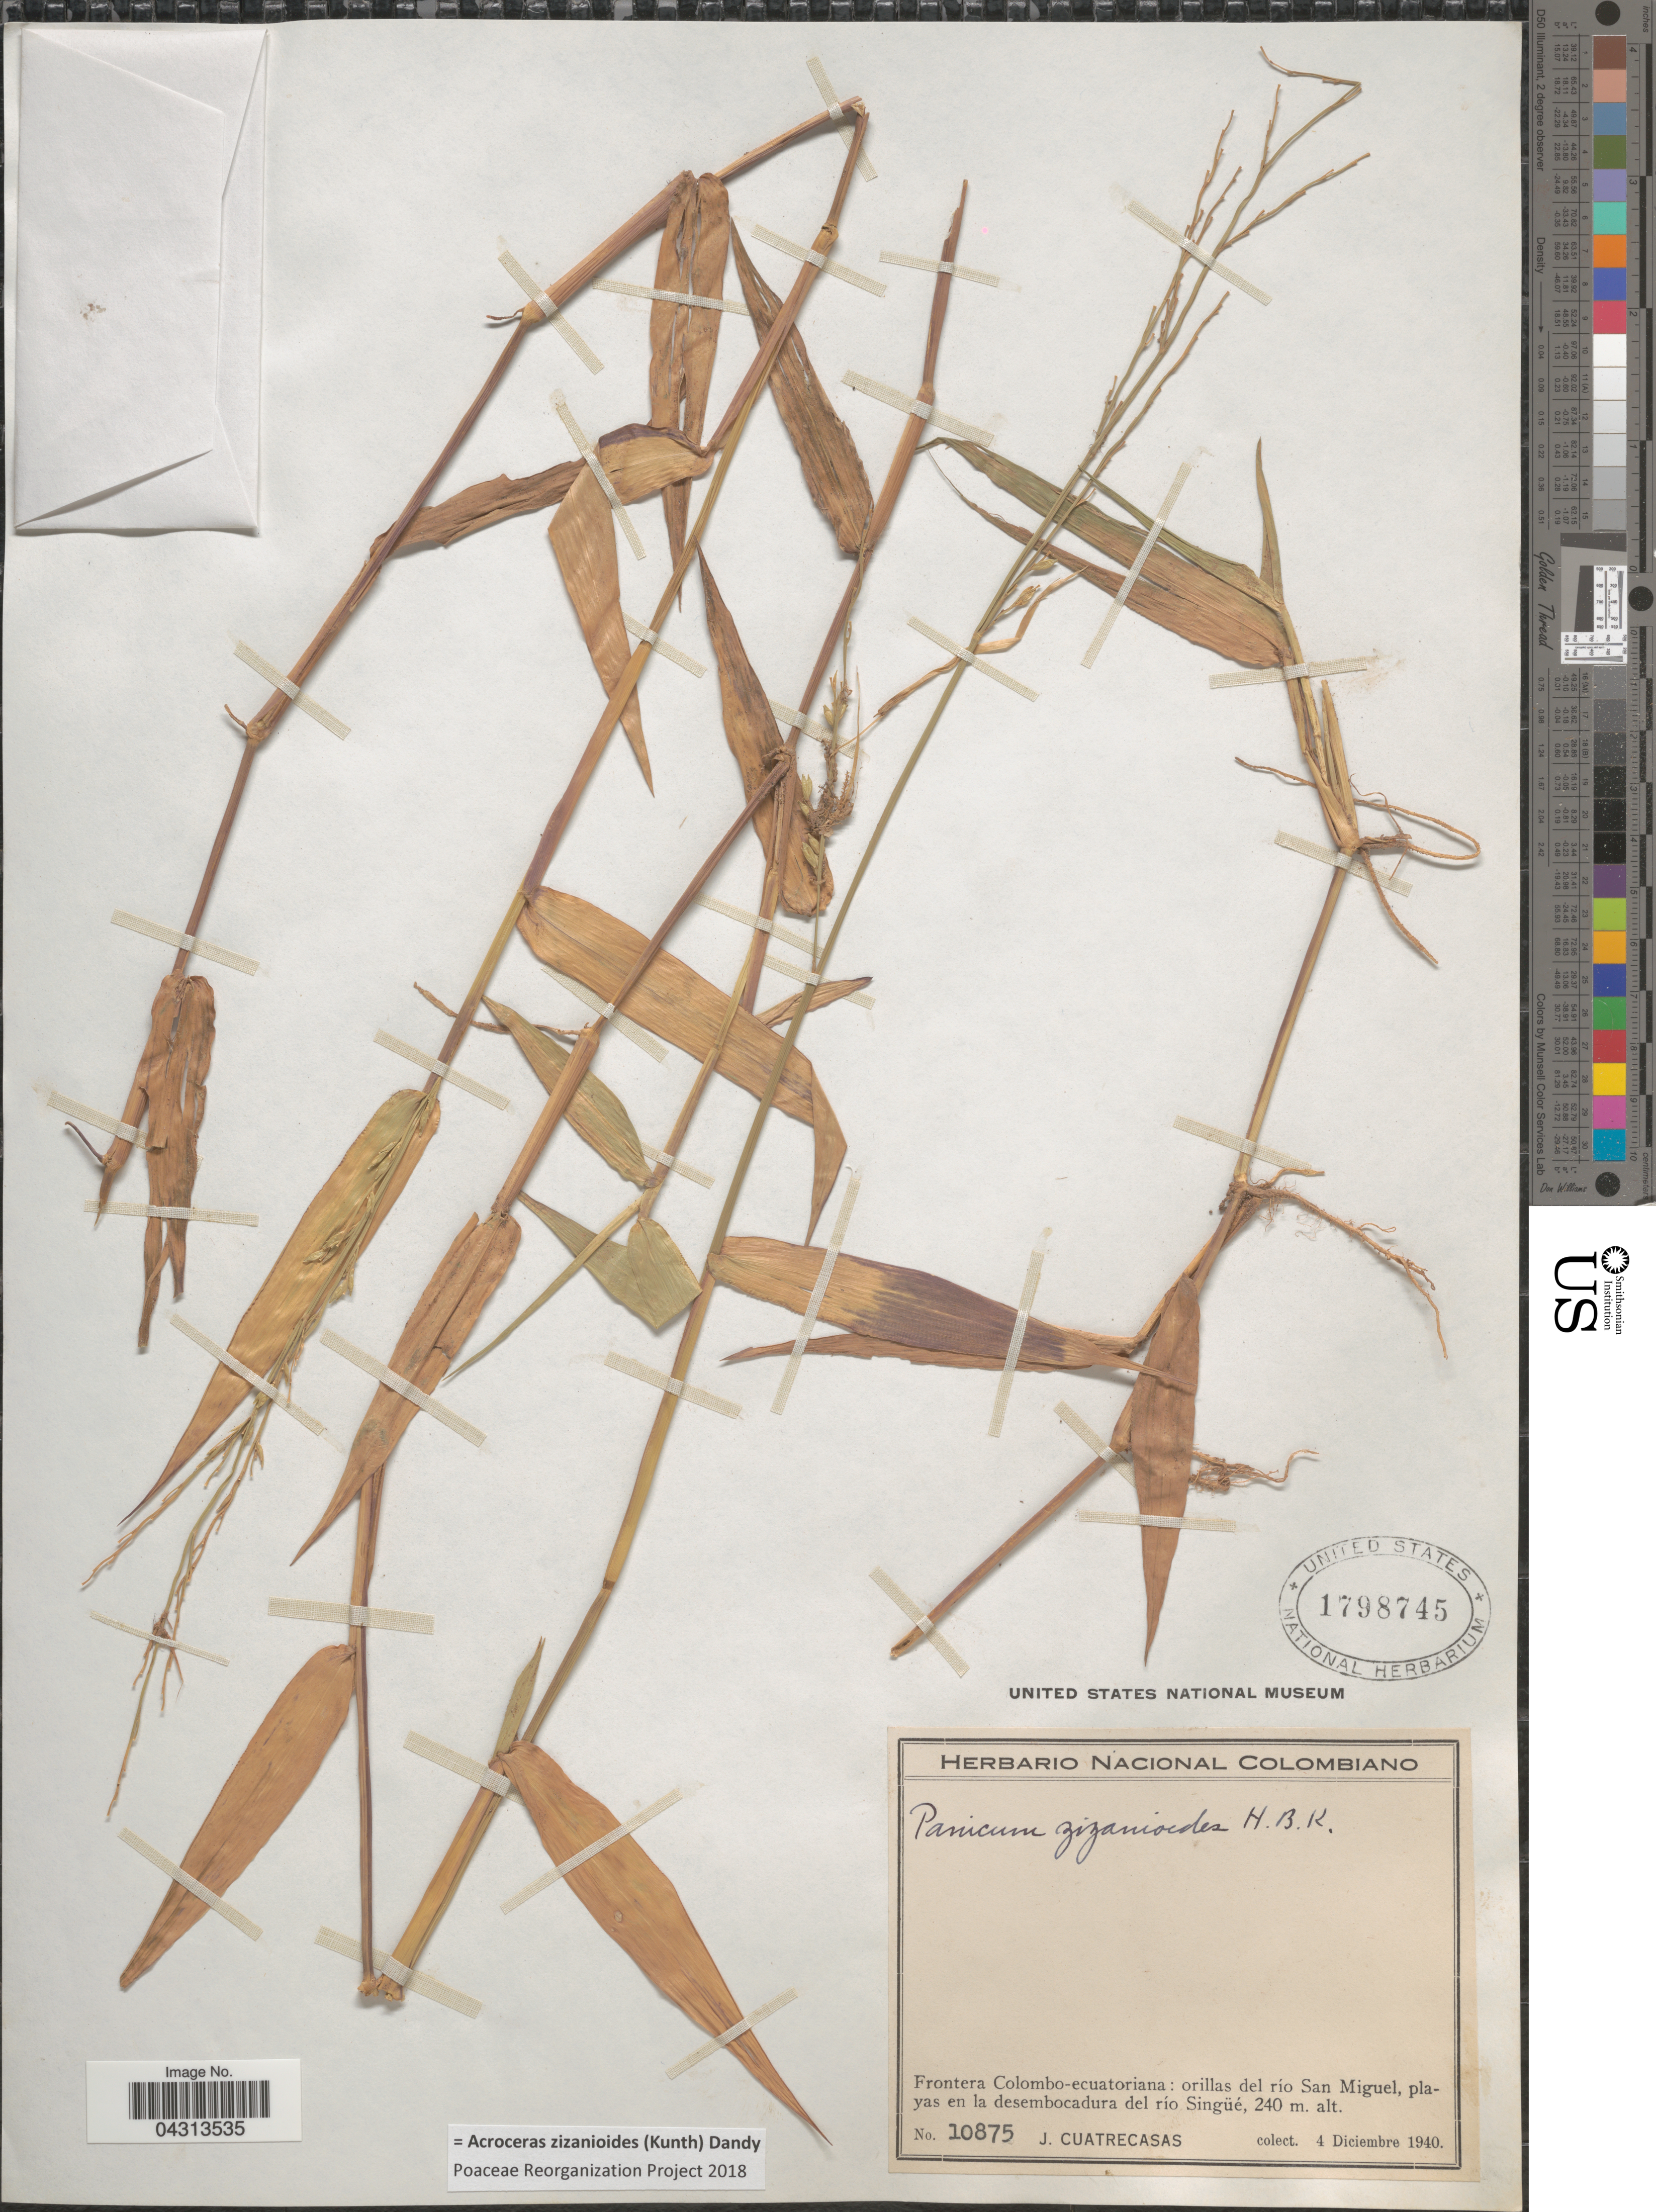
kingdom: Plantae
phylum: Tracheophyta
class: Liliopsida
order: Poales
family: Poaceae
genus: Acroceras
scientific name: Acroceras zizanioides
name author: (Kunth) Dandy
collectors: J. Cuatrecasas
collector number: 10875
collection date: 1940-12-04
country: Colombia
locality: Frontera Colombo-ecuatoriana: orillas del río San Miguel, playas en la desembocadura del río Singüé.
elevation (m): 240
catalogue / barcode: US 1798745